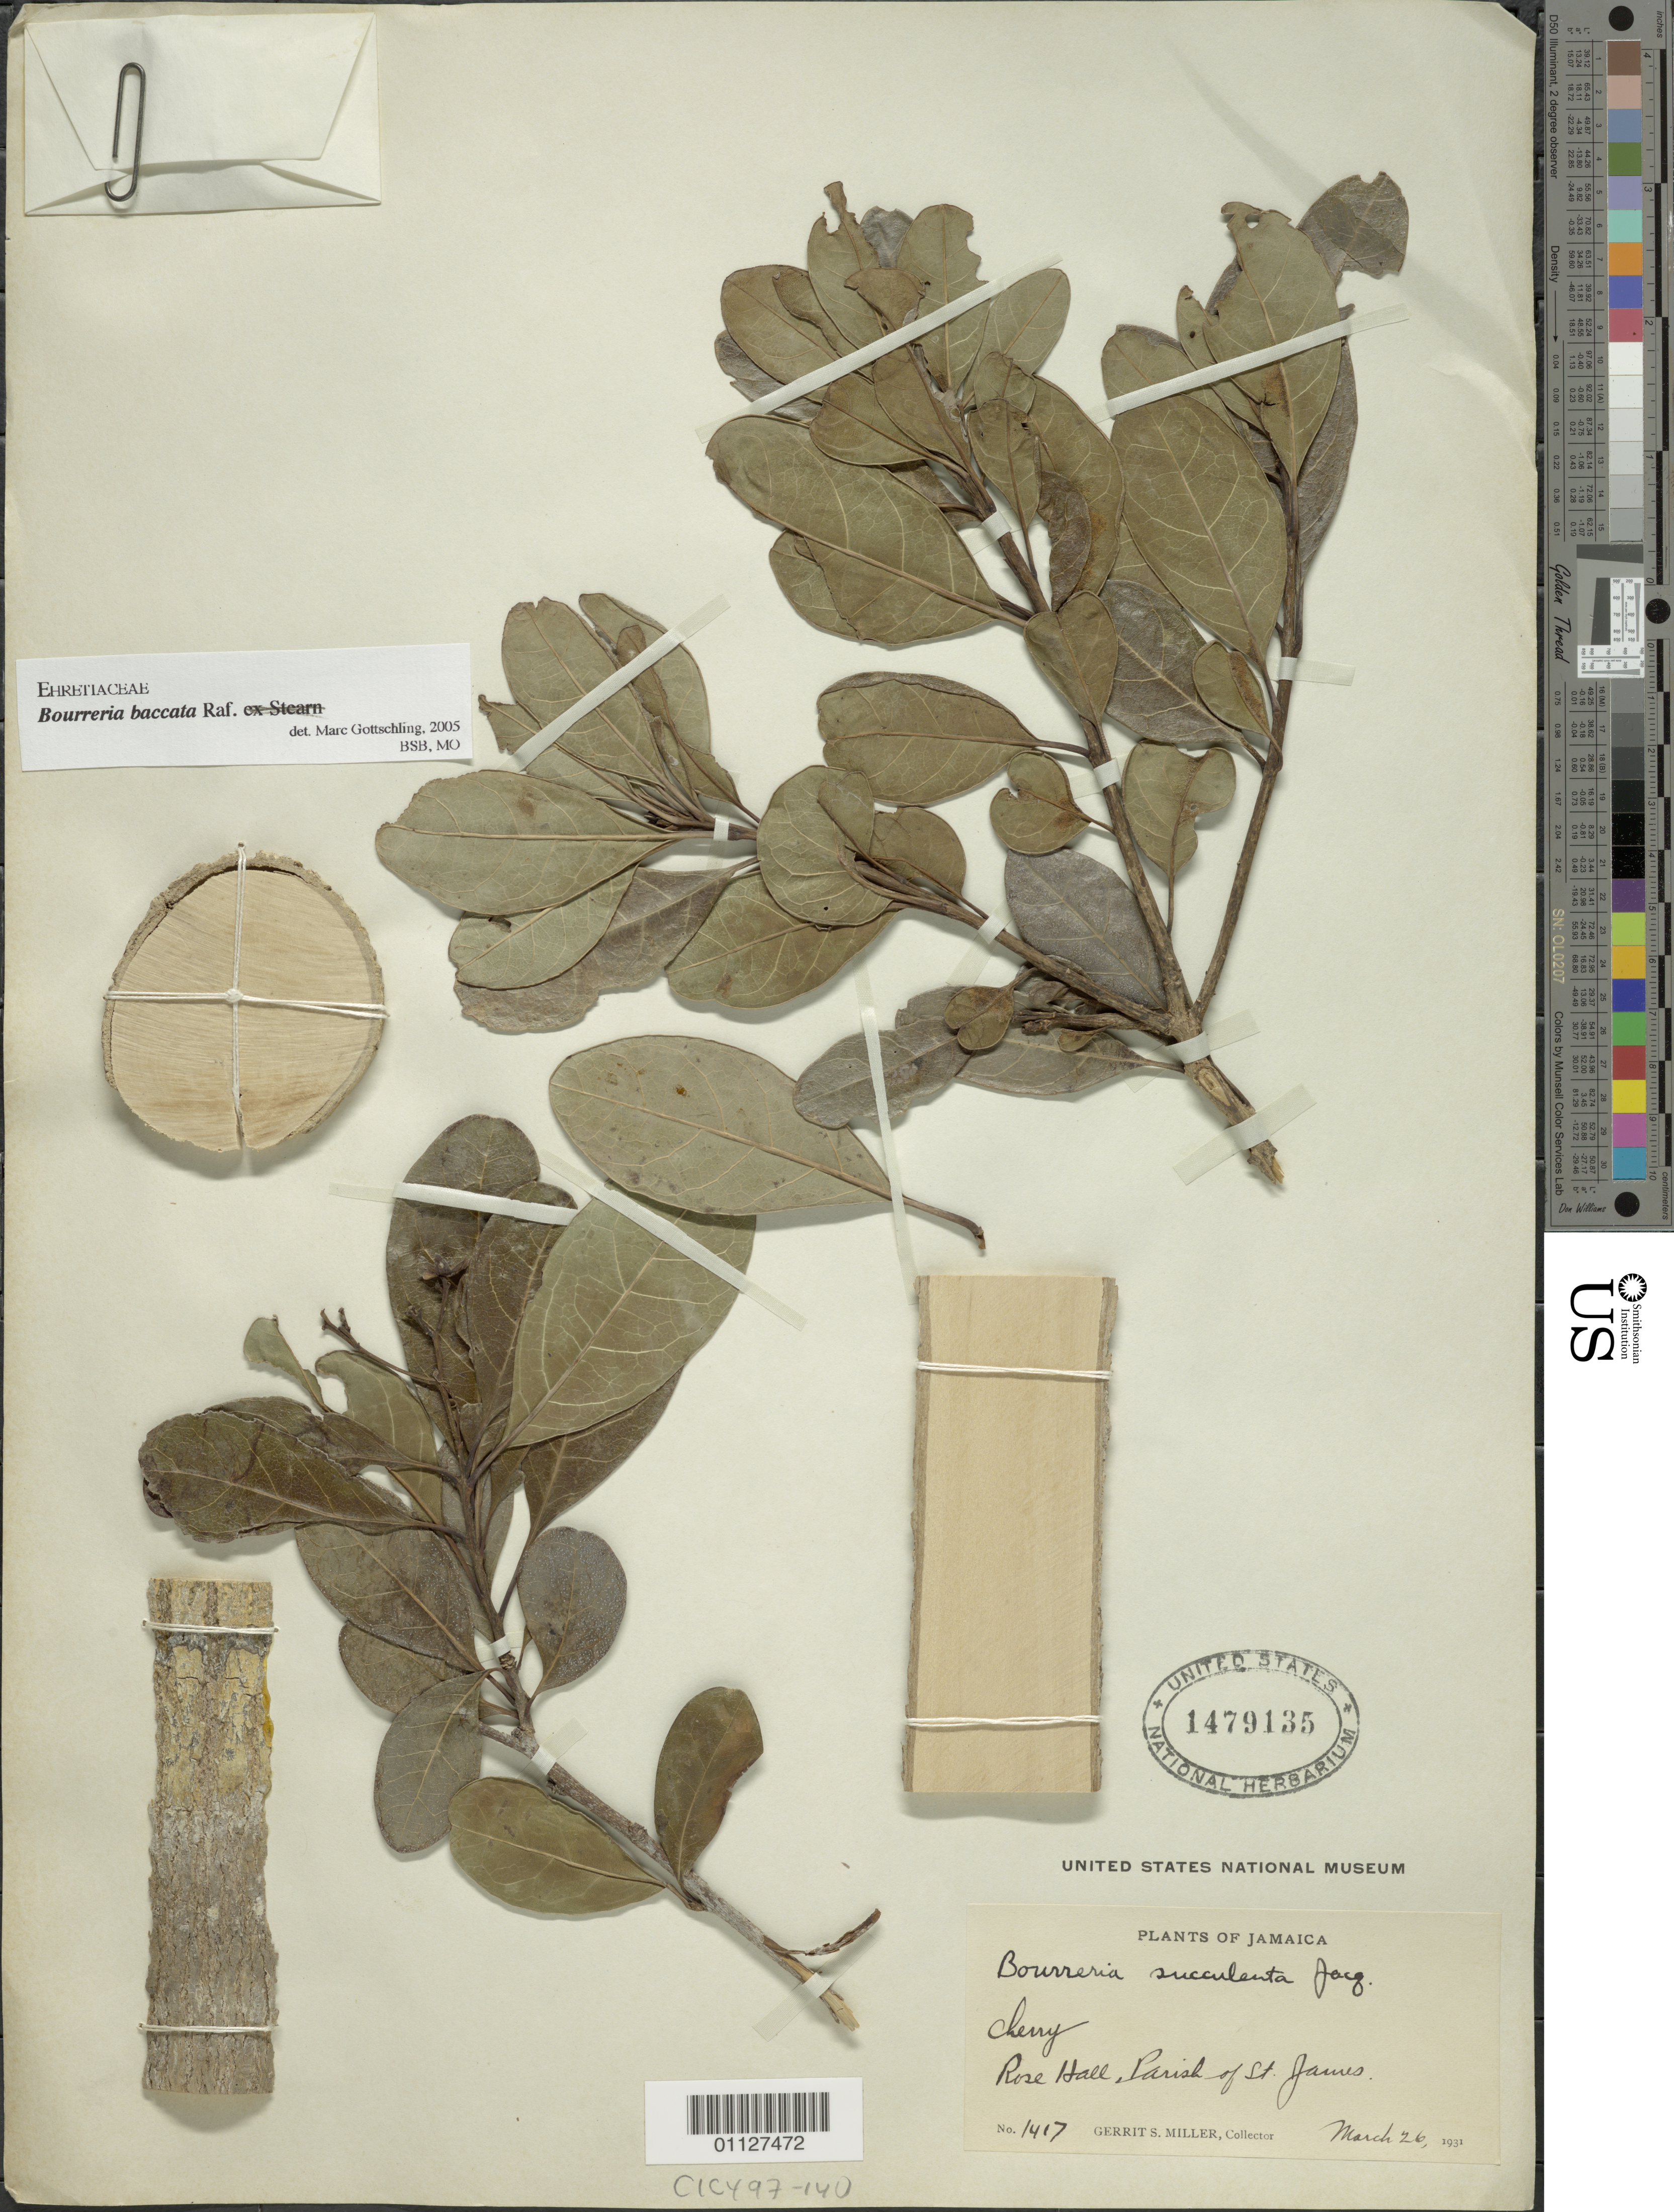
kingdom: Plantae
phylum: Tracheophyta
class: Magnoliopsida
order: Boraginales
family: Ehretiaceae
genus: Bourreria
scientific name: Bourreria baccata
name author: Raf.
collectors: G. S. Miller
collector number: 1417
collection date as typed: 26 Mar 1931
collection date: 1931-03-26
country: Jamaica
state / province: Saint James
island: Jamaica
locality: Rose Hill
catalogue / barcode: US 1479135